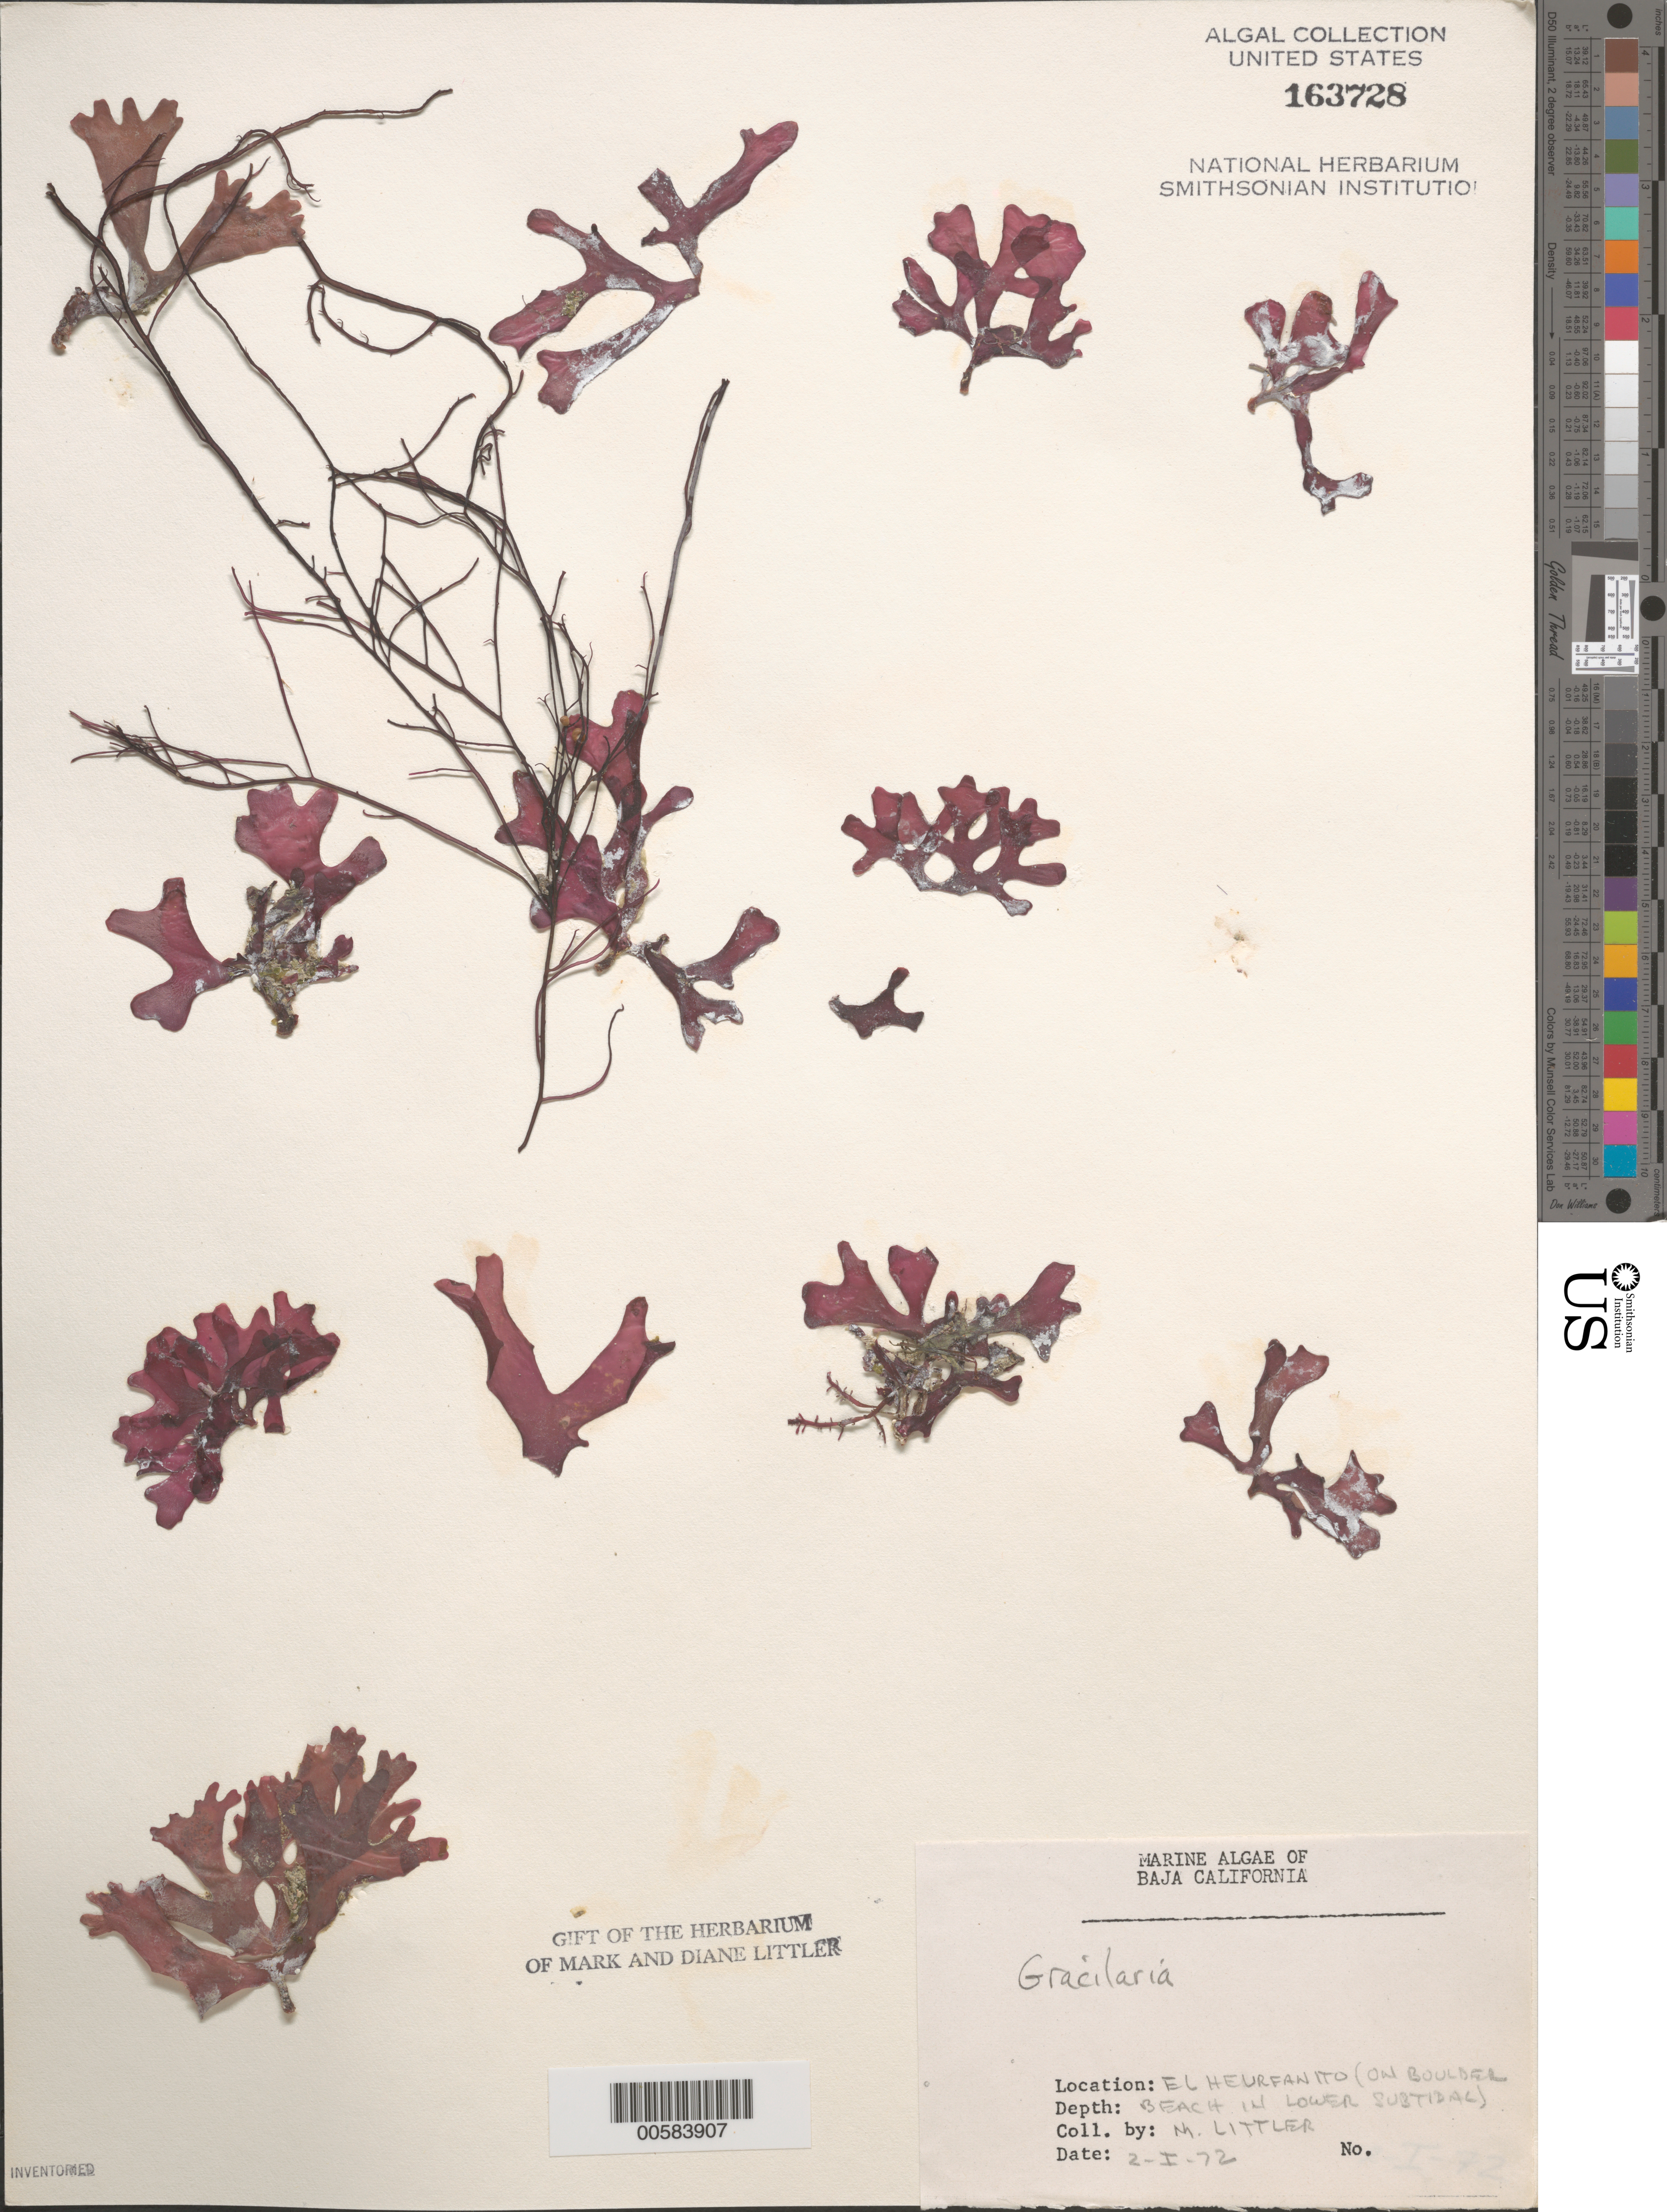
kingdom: Plantae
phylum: Rhodophyta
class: Florideophyceae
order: Gracilariales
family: Gracilariaceae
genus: Gracilaria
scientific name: Gracilaria sp.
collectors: M. M. Littler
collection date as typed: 02 Jan 1972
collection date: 1972-01-02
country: Mexico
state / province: Baja California Norte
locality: El Heurfanito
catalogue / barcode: US 163728